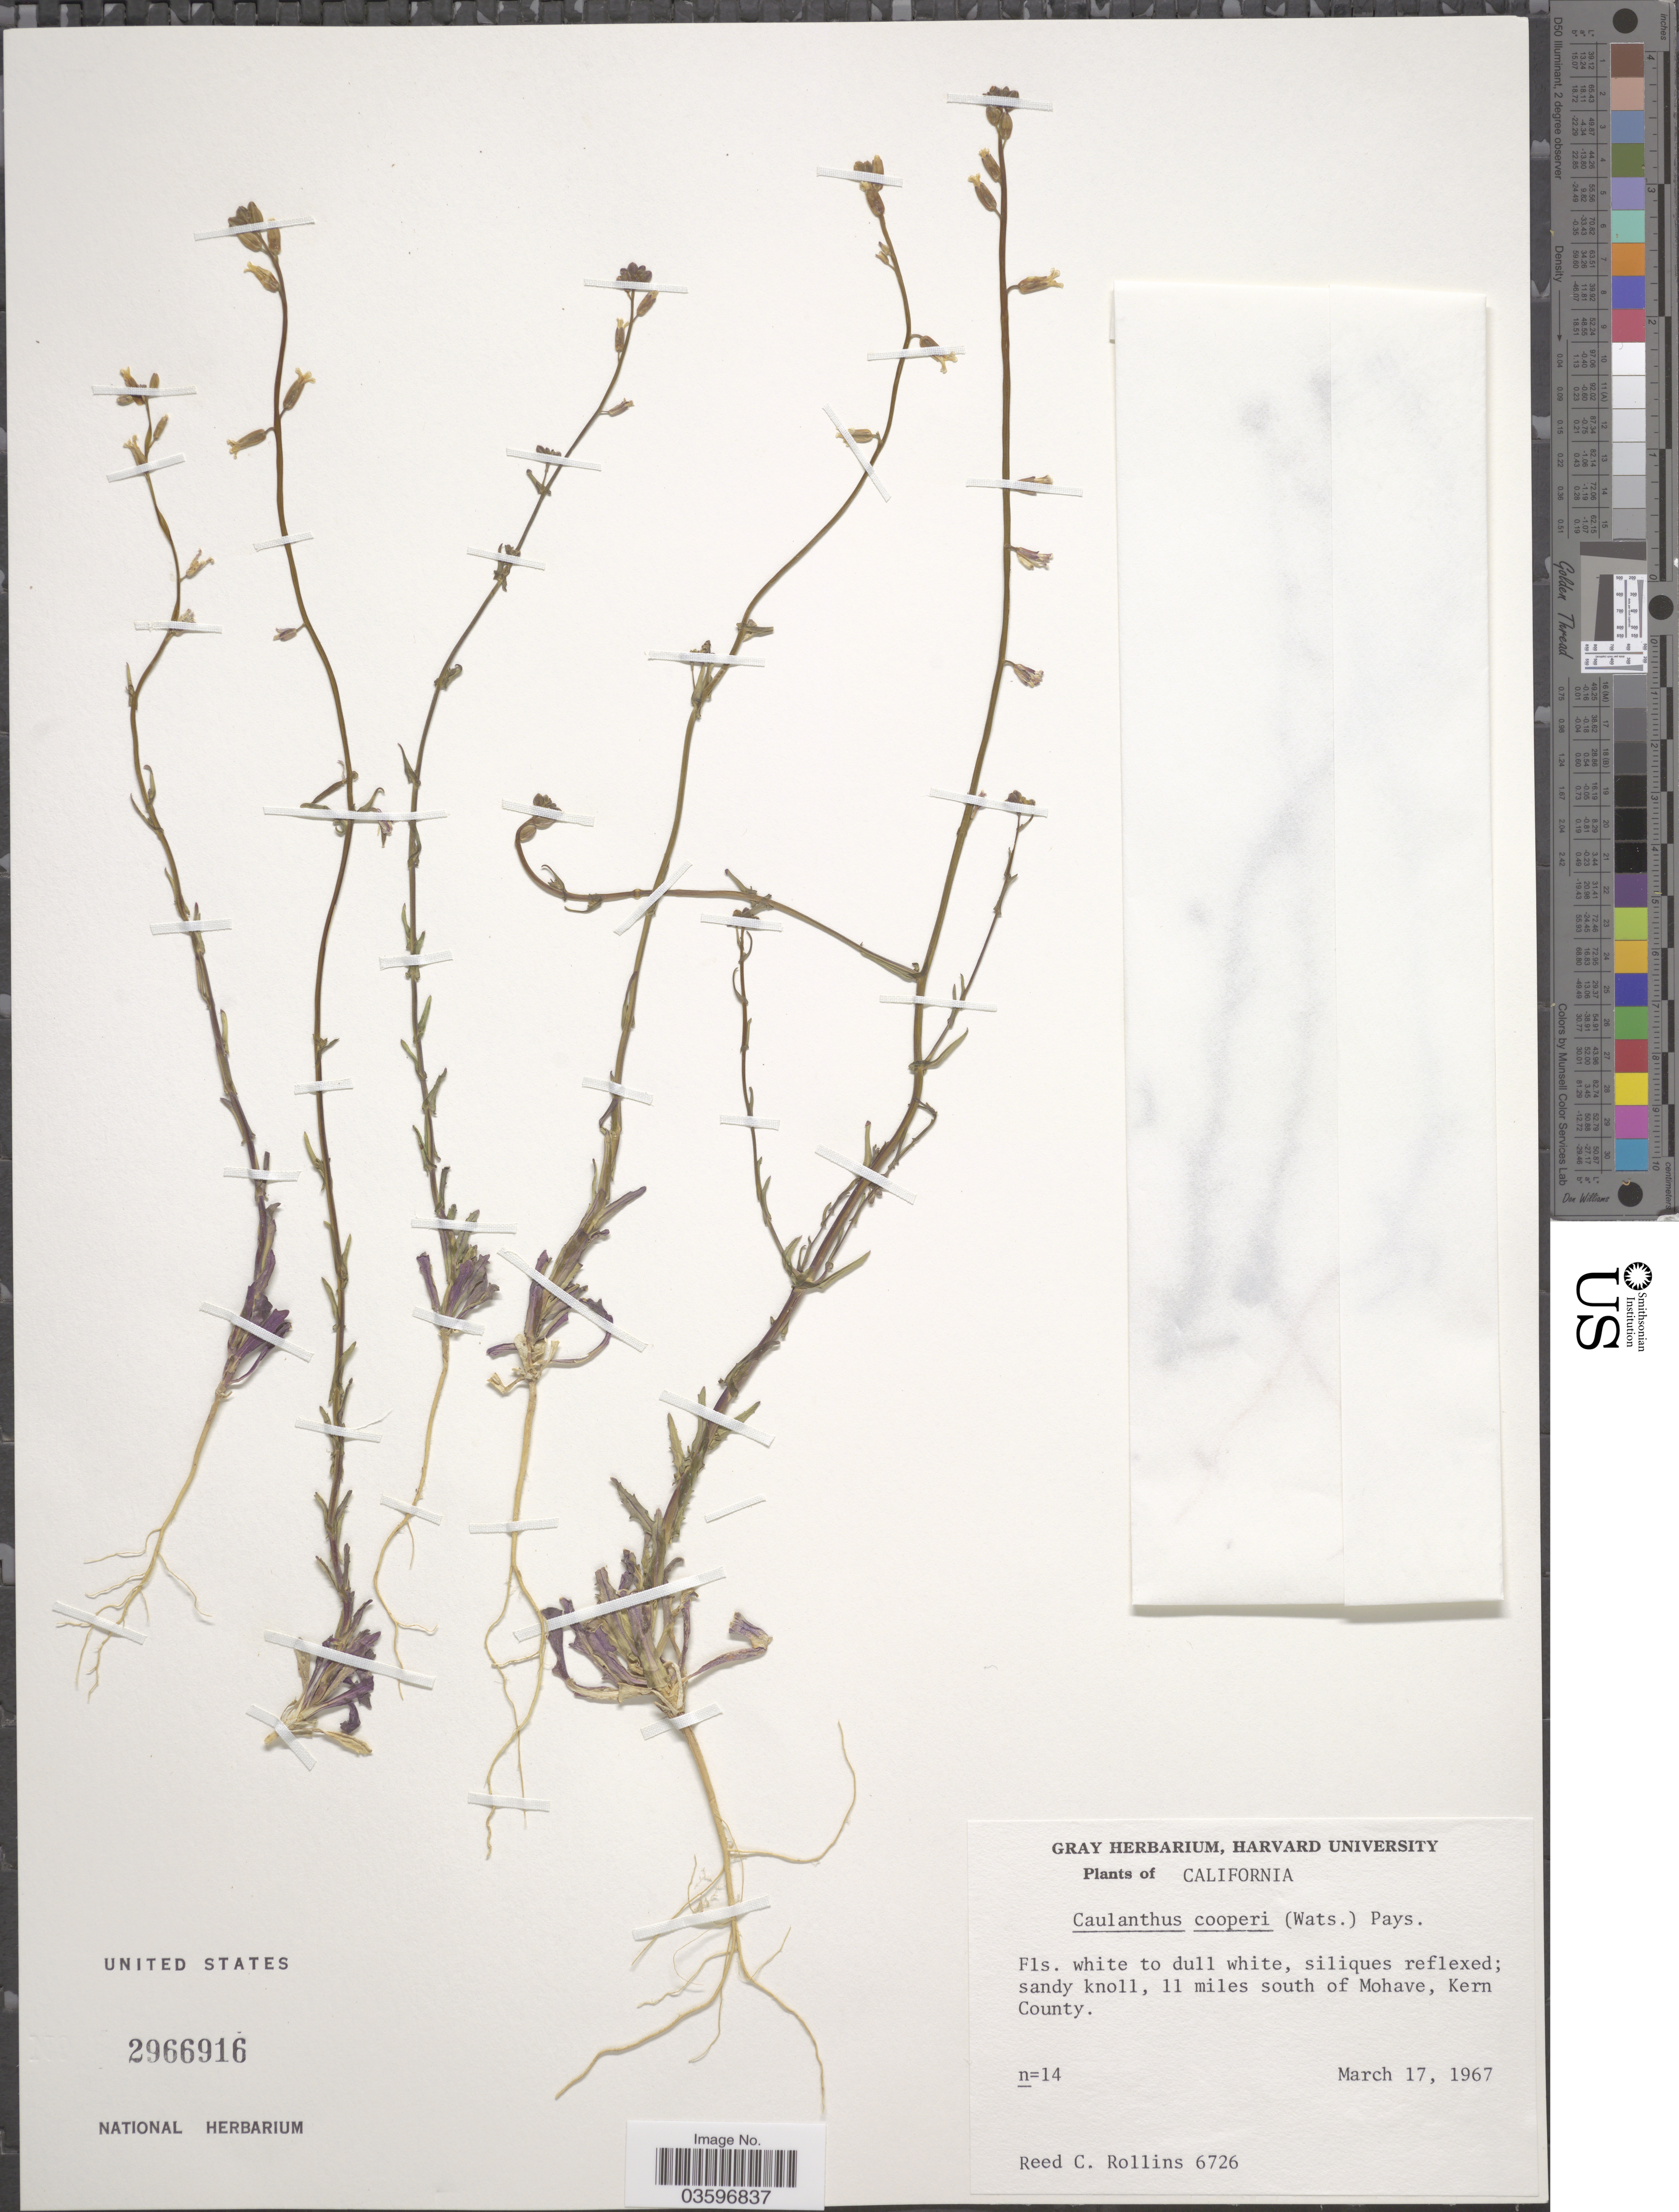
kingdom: Plantae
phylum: Tracheophyta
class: Magnoliopsida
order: Brassicales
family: Brassicaceae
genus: Caulanthus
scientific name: Caulanthus cooperi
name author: (S. Watson) Payson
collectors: R. C. Rollins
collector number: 6726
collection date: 1967-03-17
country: United States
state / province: California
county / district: Kern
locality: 11 miles south of Mohave, Kern County.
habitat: sandy knoll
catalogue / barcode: US 2966916